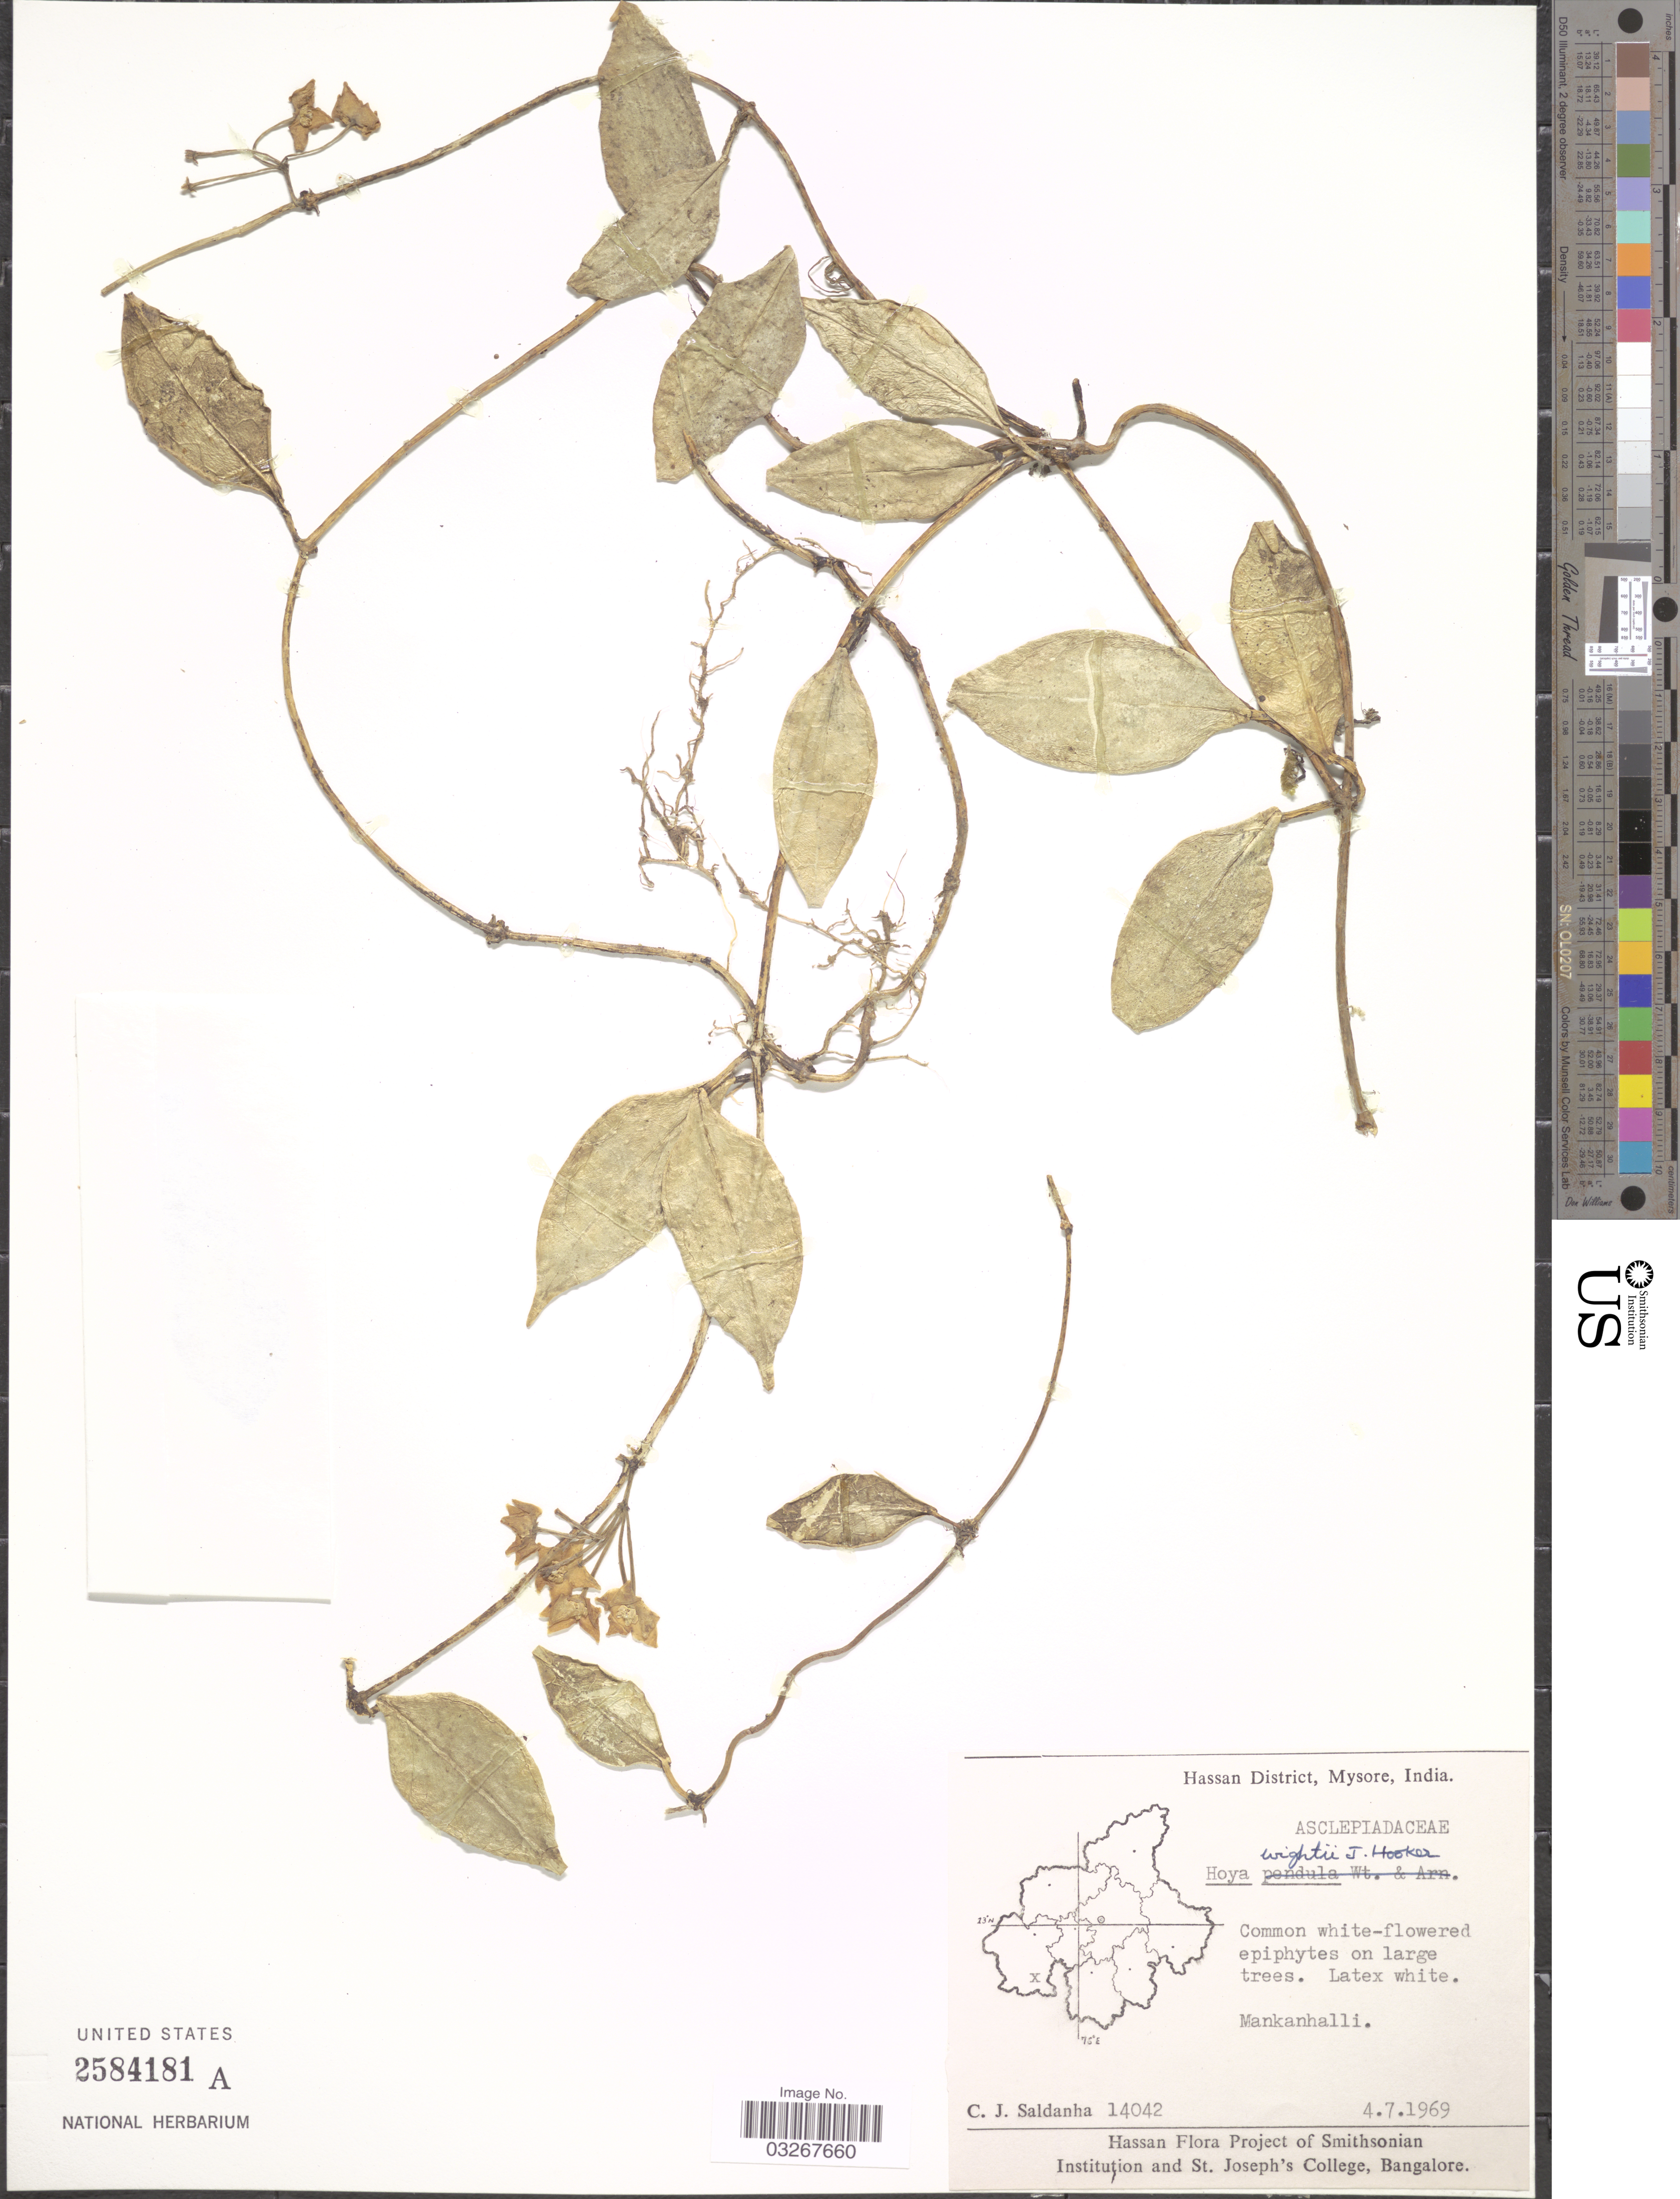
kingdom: Plantae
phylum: Tracheophyta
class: Magnoliopsida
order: Gentianales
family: Apocynaceae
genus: Hoya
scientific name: Hoya wightii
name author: Hook. f.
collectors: C. J. Saldanha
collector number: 14042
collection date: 1969-07-04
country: India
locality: Hassan District, Mysore, Makanhalli.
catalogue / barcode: US 2584181A